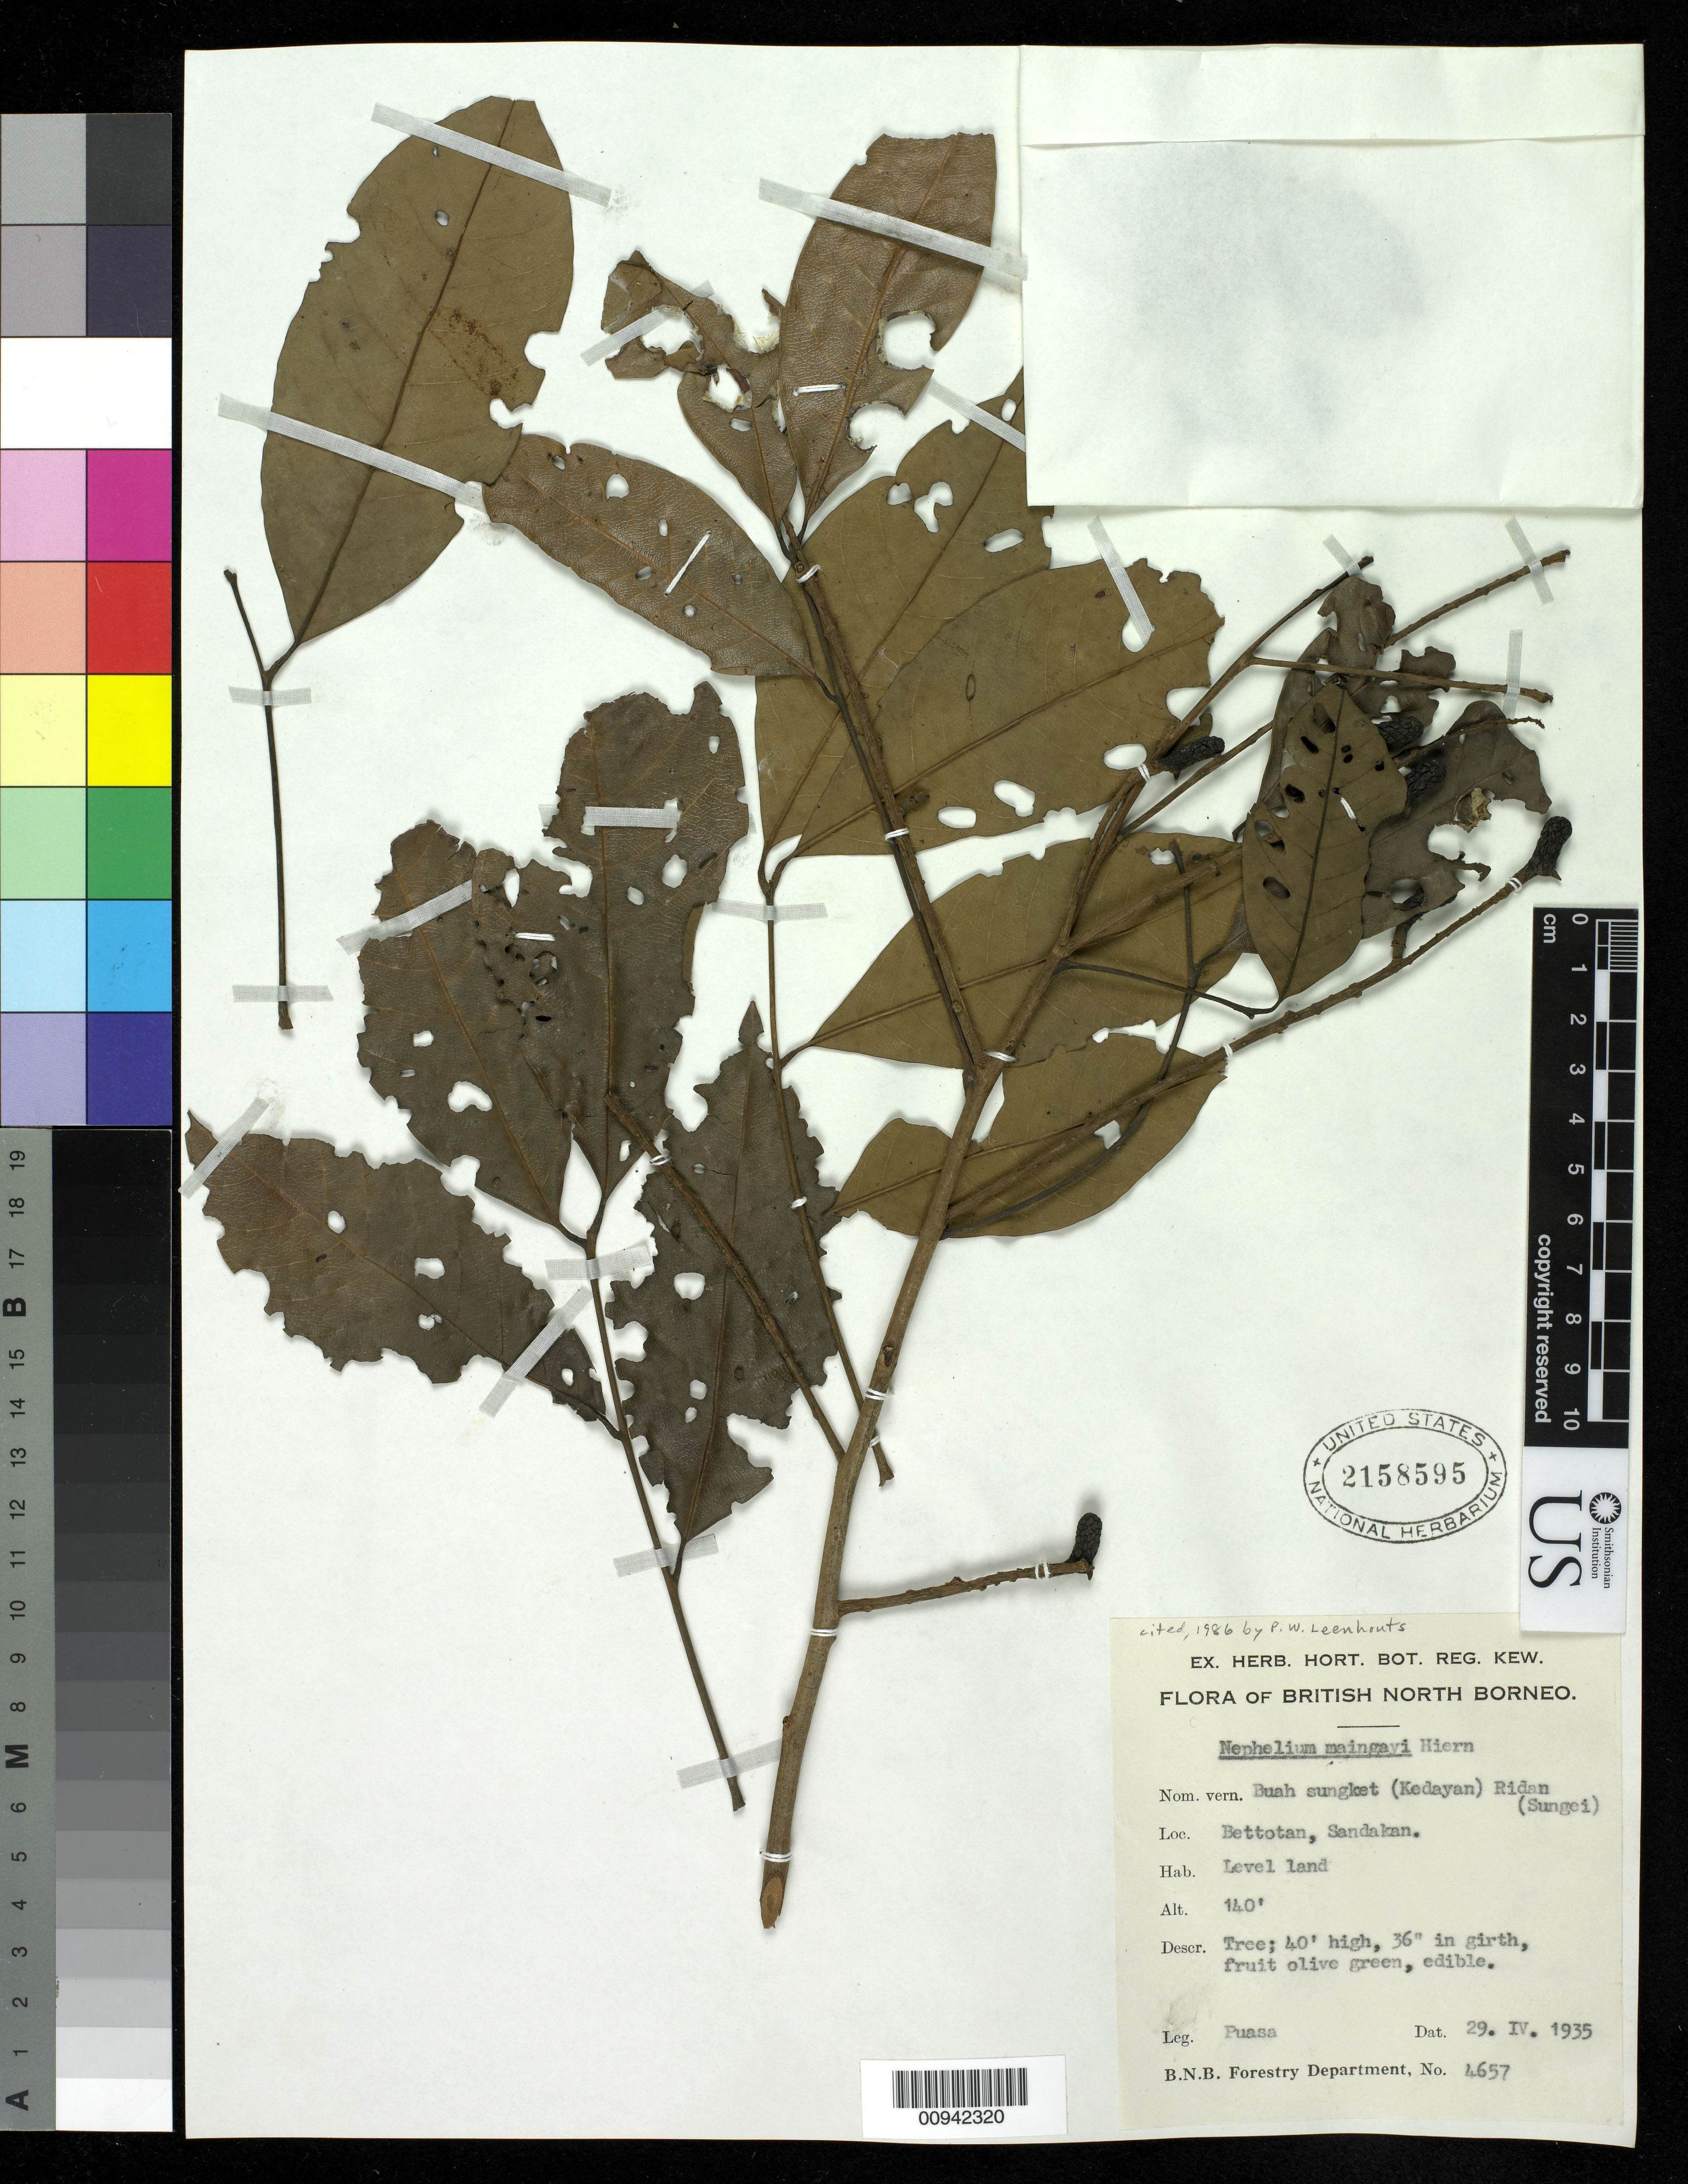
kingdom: Plantae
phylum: Tracheophyta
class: Magnoliopsida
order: Sapindales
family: Sapindaceae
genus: Nephelium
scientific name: Nephelium maingayi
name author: Hiern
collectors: M. Puasa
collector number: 4657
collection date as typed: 29 Apr 1935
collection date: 1935-04-29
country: Malaysia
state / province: Sabah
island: Borneo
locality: Bettotan, Sandakan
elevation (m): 43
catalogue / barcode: US 2158595